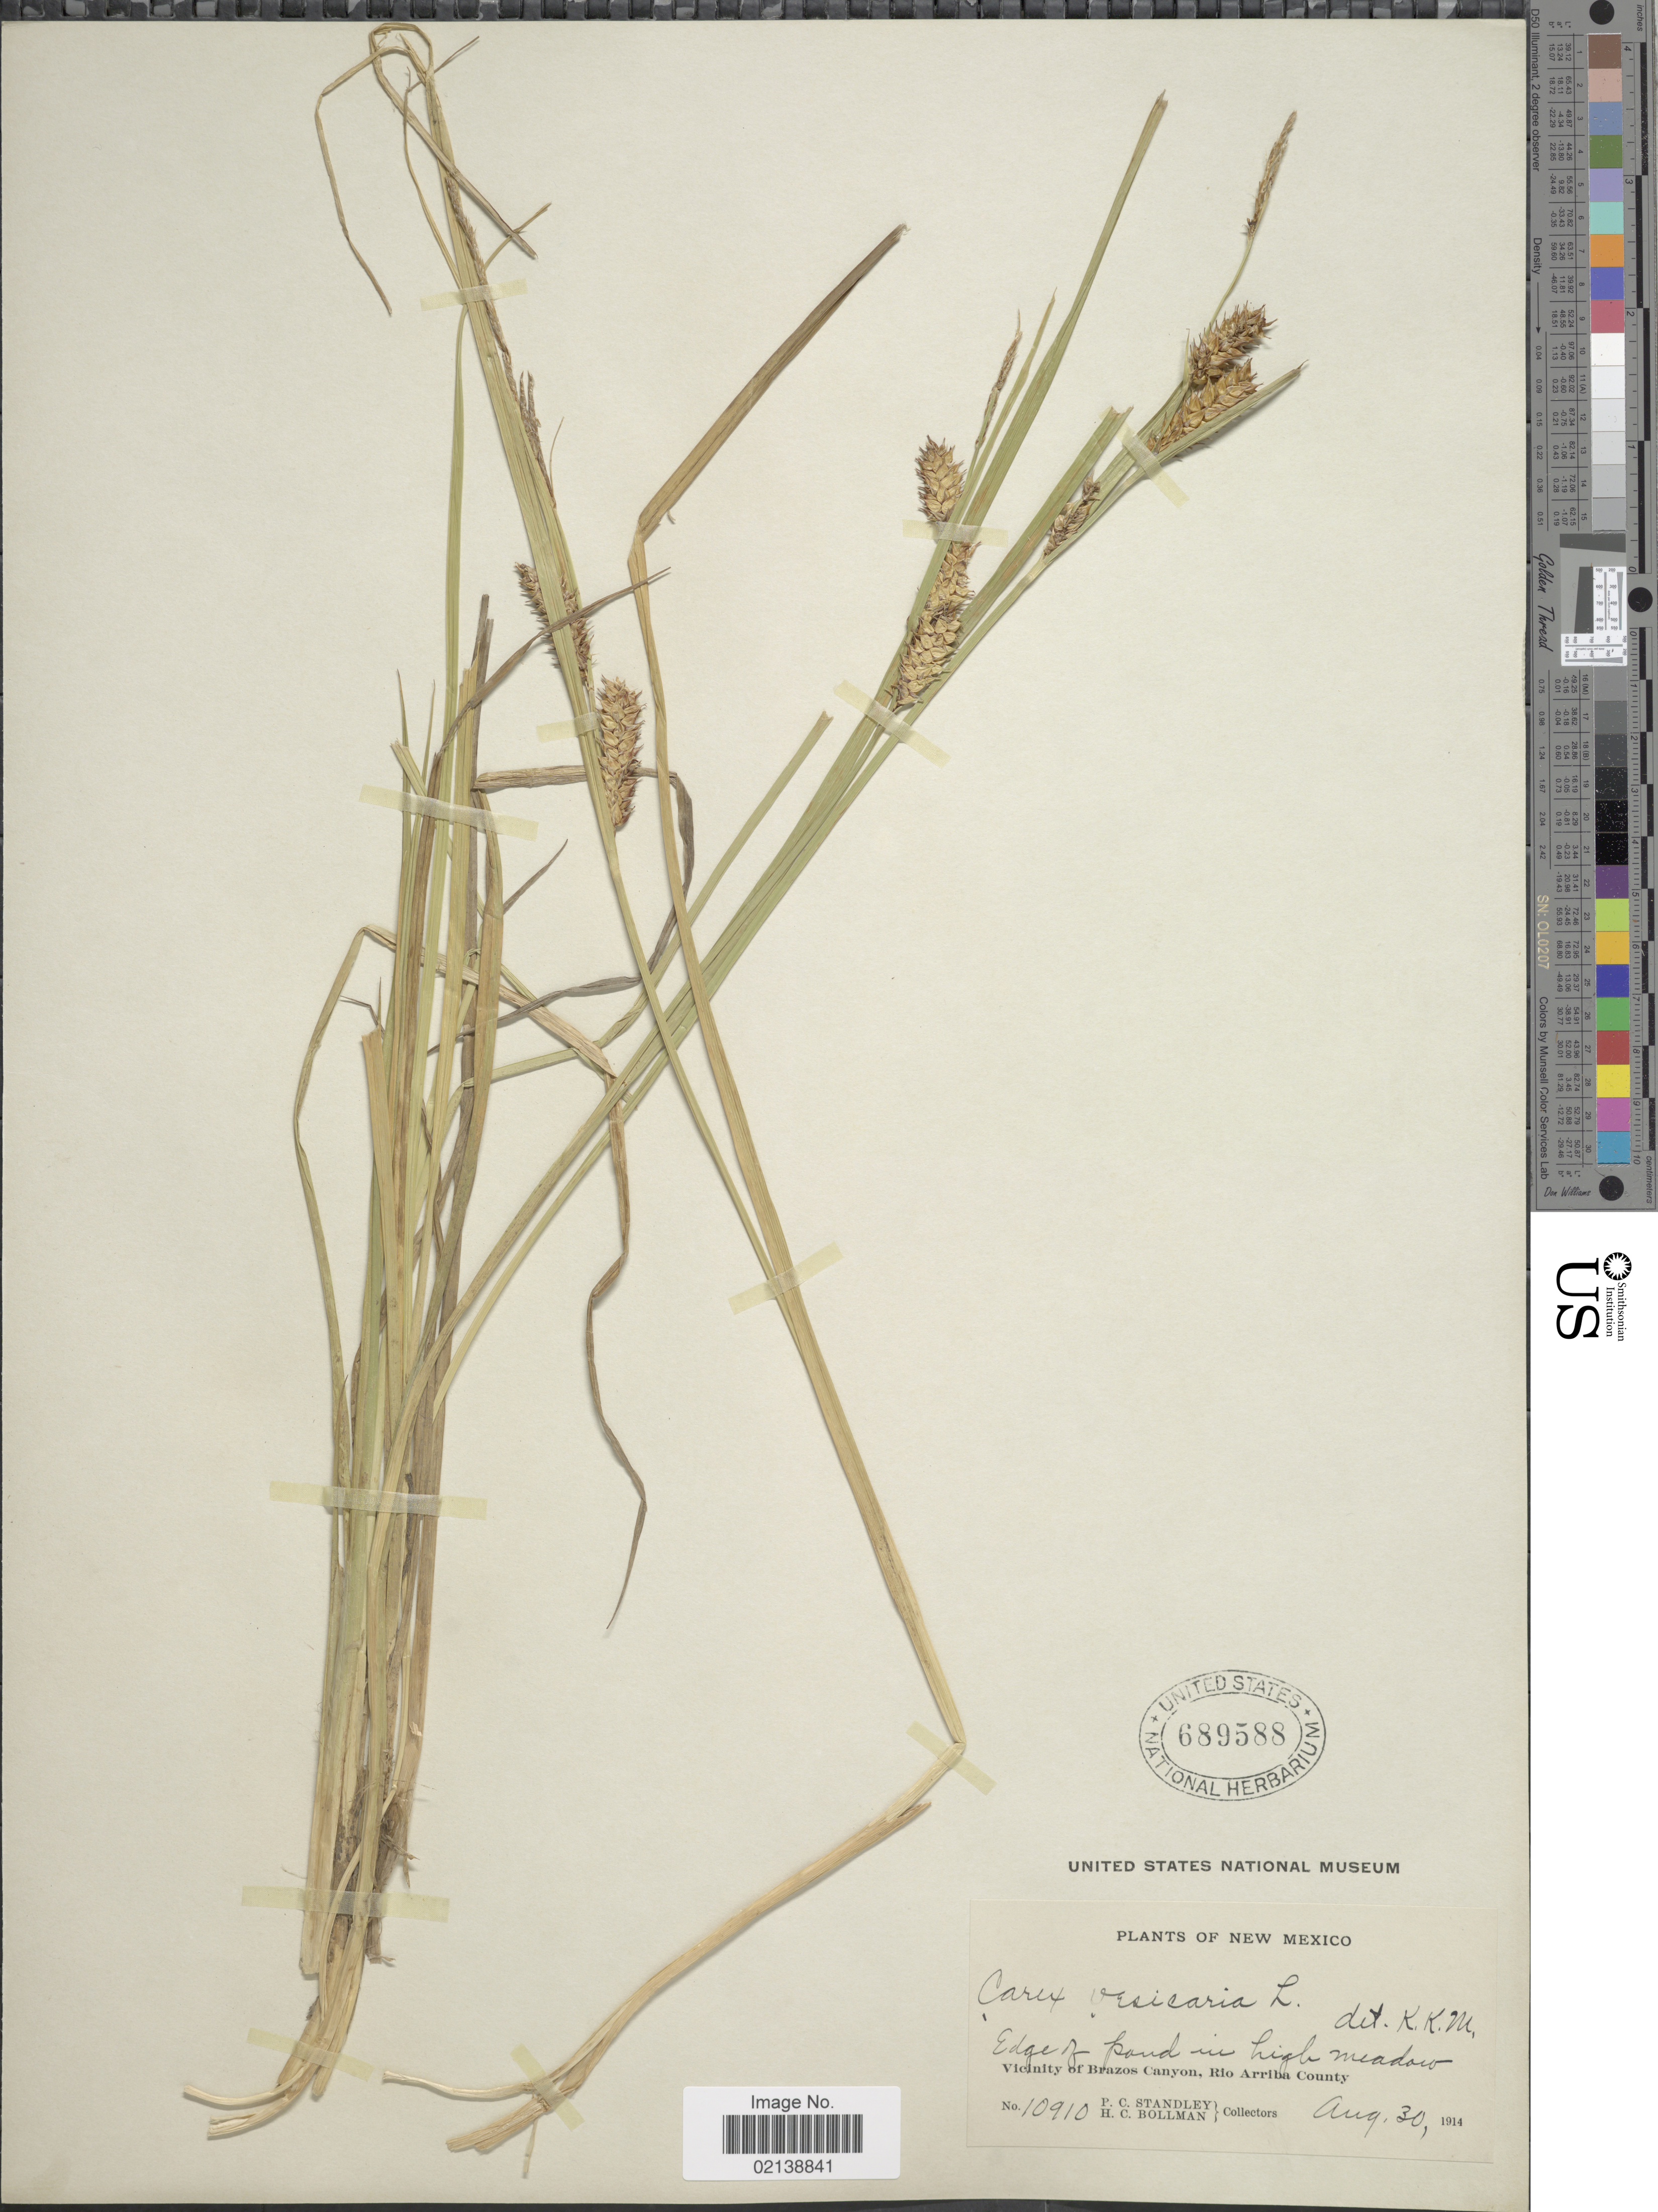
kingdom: Plantae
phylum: Tracheophyta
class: Liliopsida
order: Poales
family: Cyperaceae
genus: Carex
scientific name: Carex vesicaria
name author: L.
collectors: P. C. Standley & H. C. Bollman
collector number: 10910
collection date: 1914-08-30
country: United States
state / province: New Mexico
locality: Edge of pond in high meadows, Vicinity of Brazos County, Rio Arriba County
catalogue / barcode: US 689588